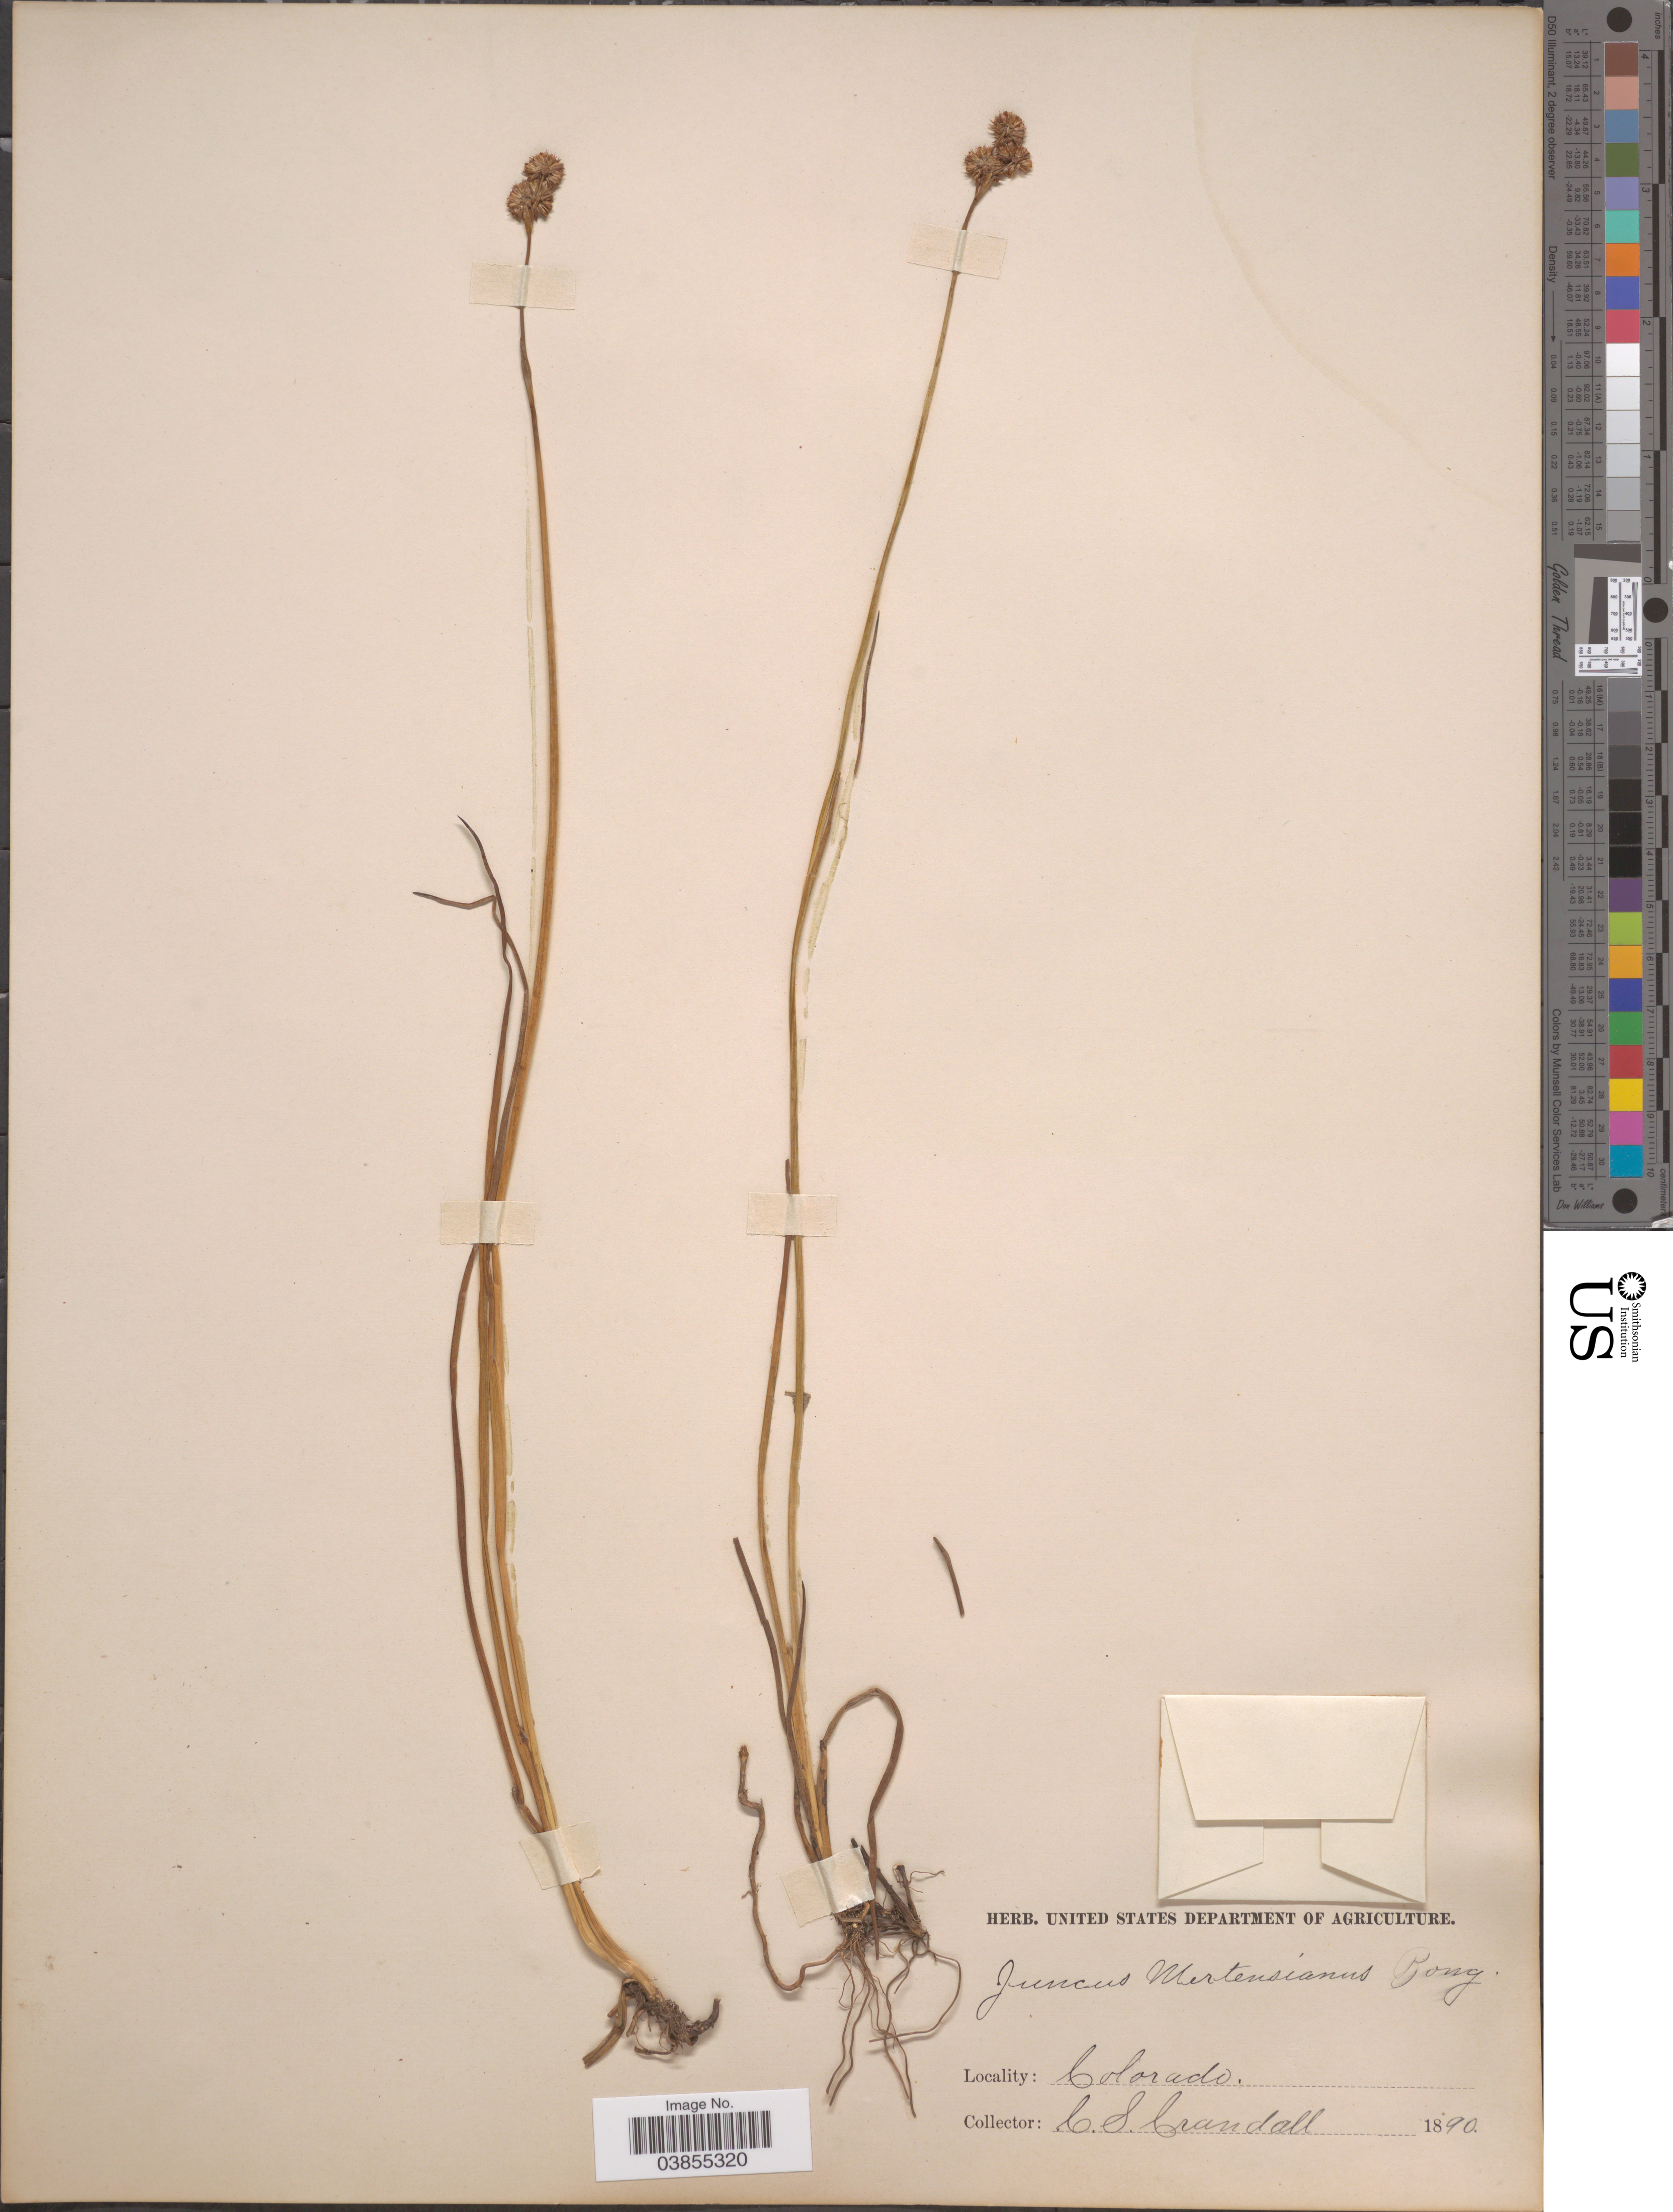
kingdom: Plantae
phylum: Tracheophyta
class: Liliopsida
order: Poales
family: Juncaceae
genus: Juncus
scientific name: Juncus nevadensis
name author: S. Watson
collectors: C. Crandall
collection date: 1890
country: United States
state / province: Colorado